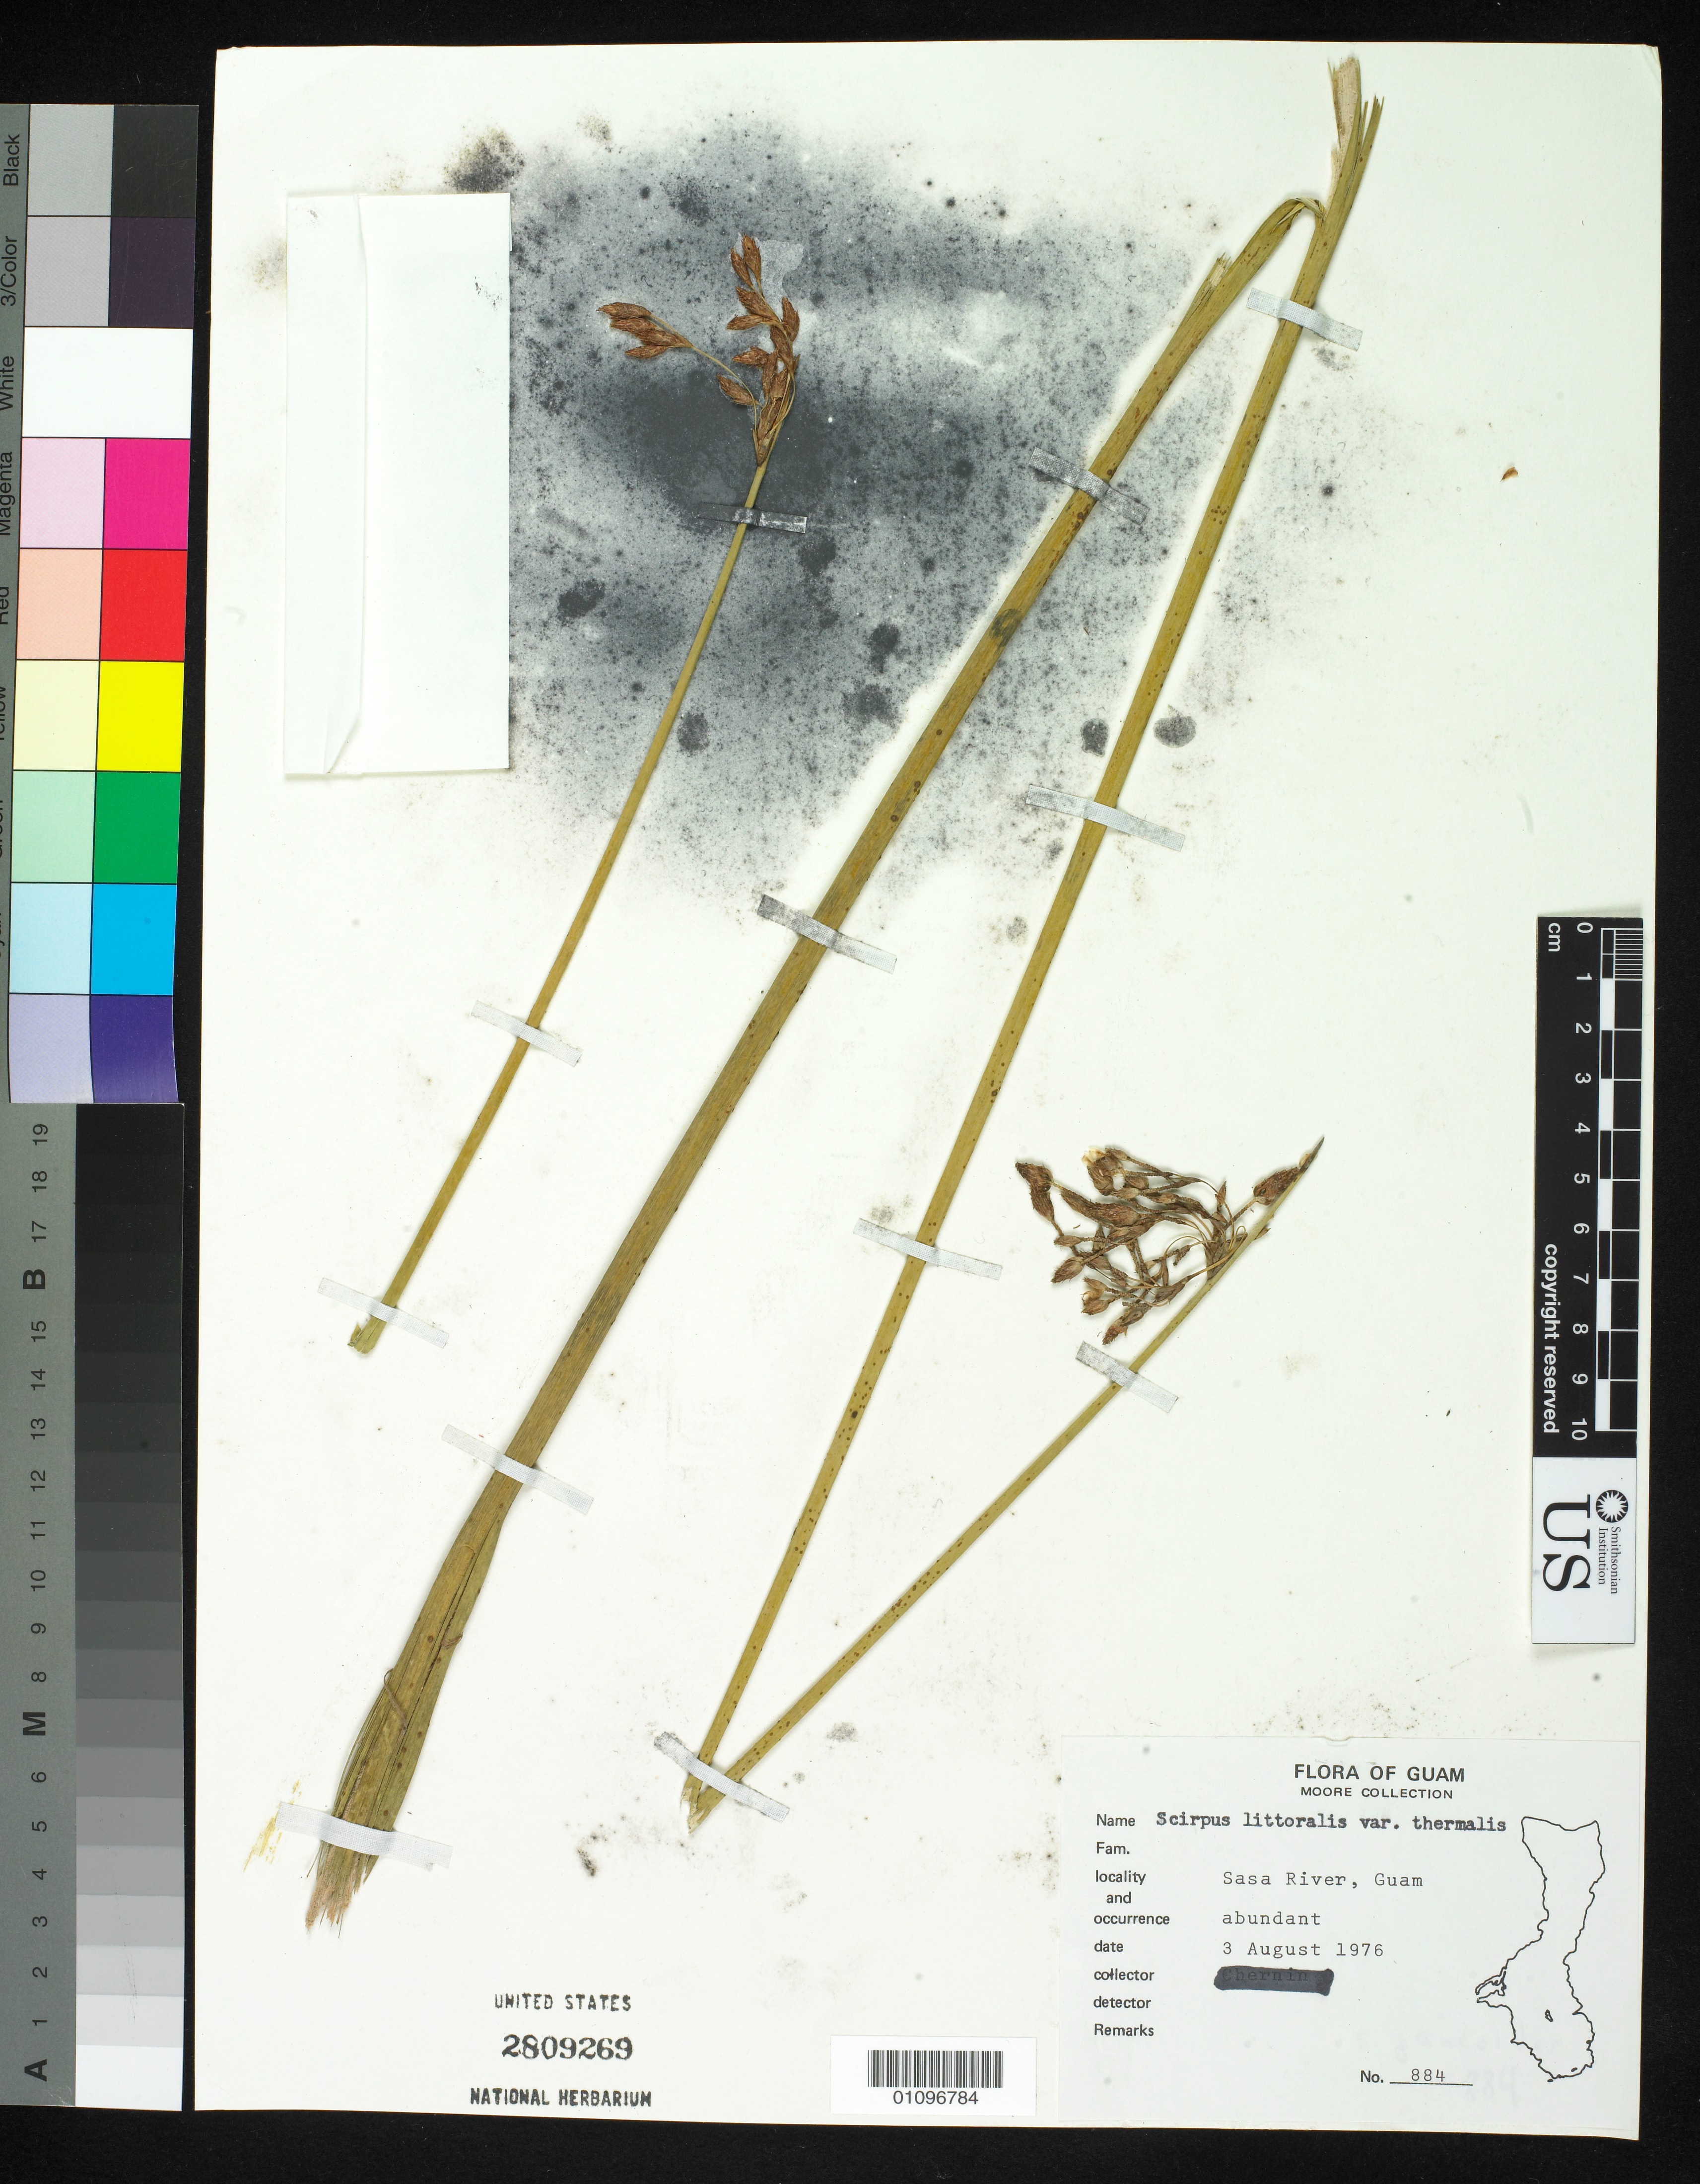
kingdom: Plantae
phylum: Tracheophyta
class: Liliopsida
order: Poales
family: Cyperaceae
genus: Schoenoplectus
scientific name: Schoenoplectus subulatus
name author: (Vahl)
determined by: Strong, Mark T., (BOT), Smithsonian Institution - National Museum of Natural History (UNITED STATES)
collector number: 884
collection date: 1976-08-03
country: Guam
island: Guam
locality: Sasa River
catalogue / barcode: US 2809269